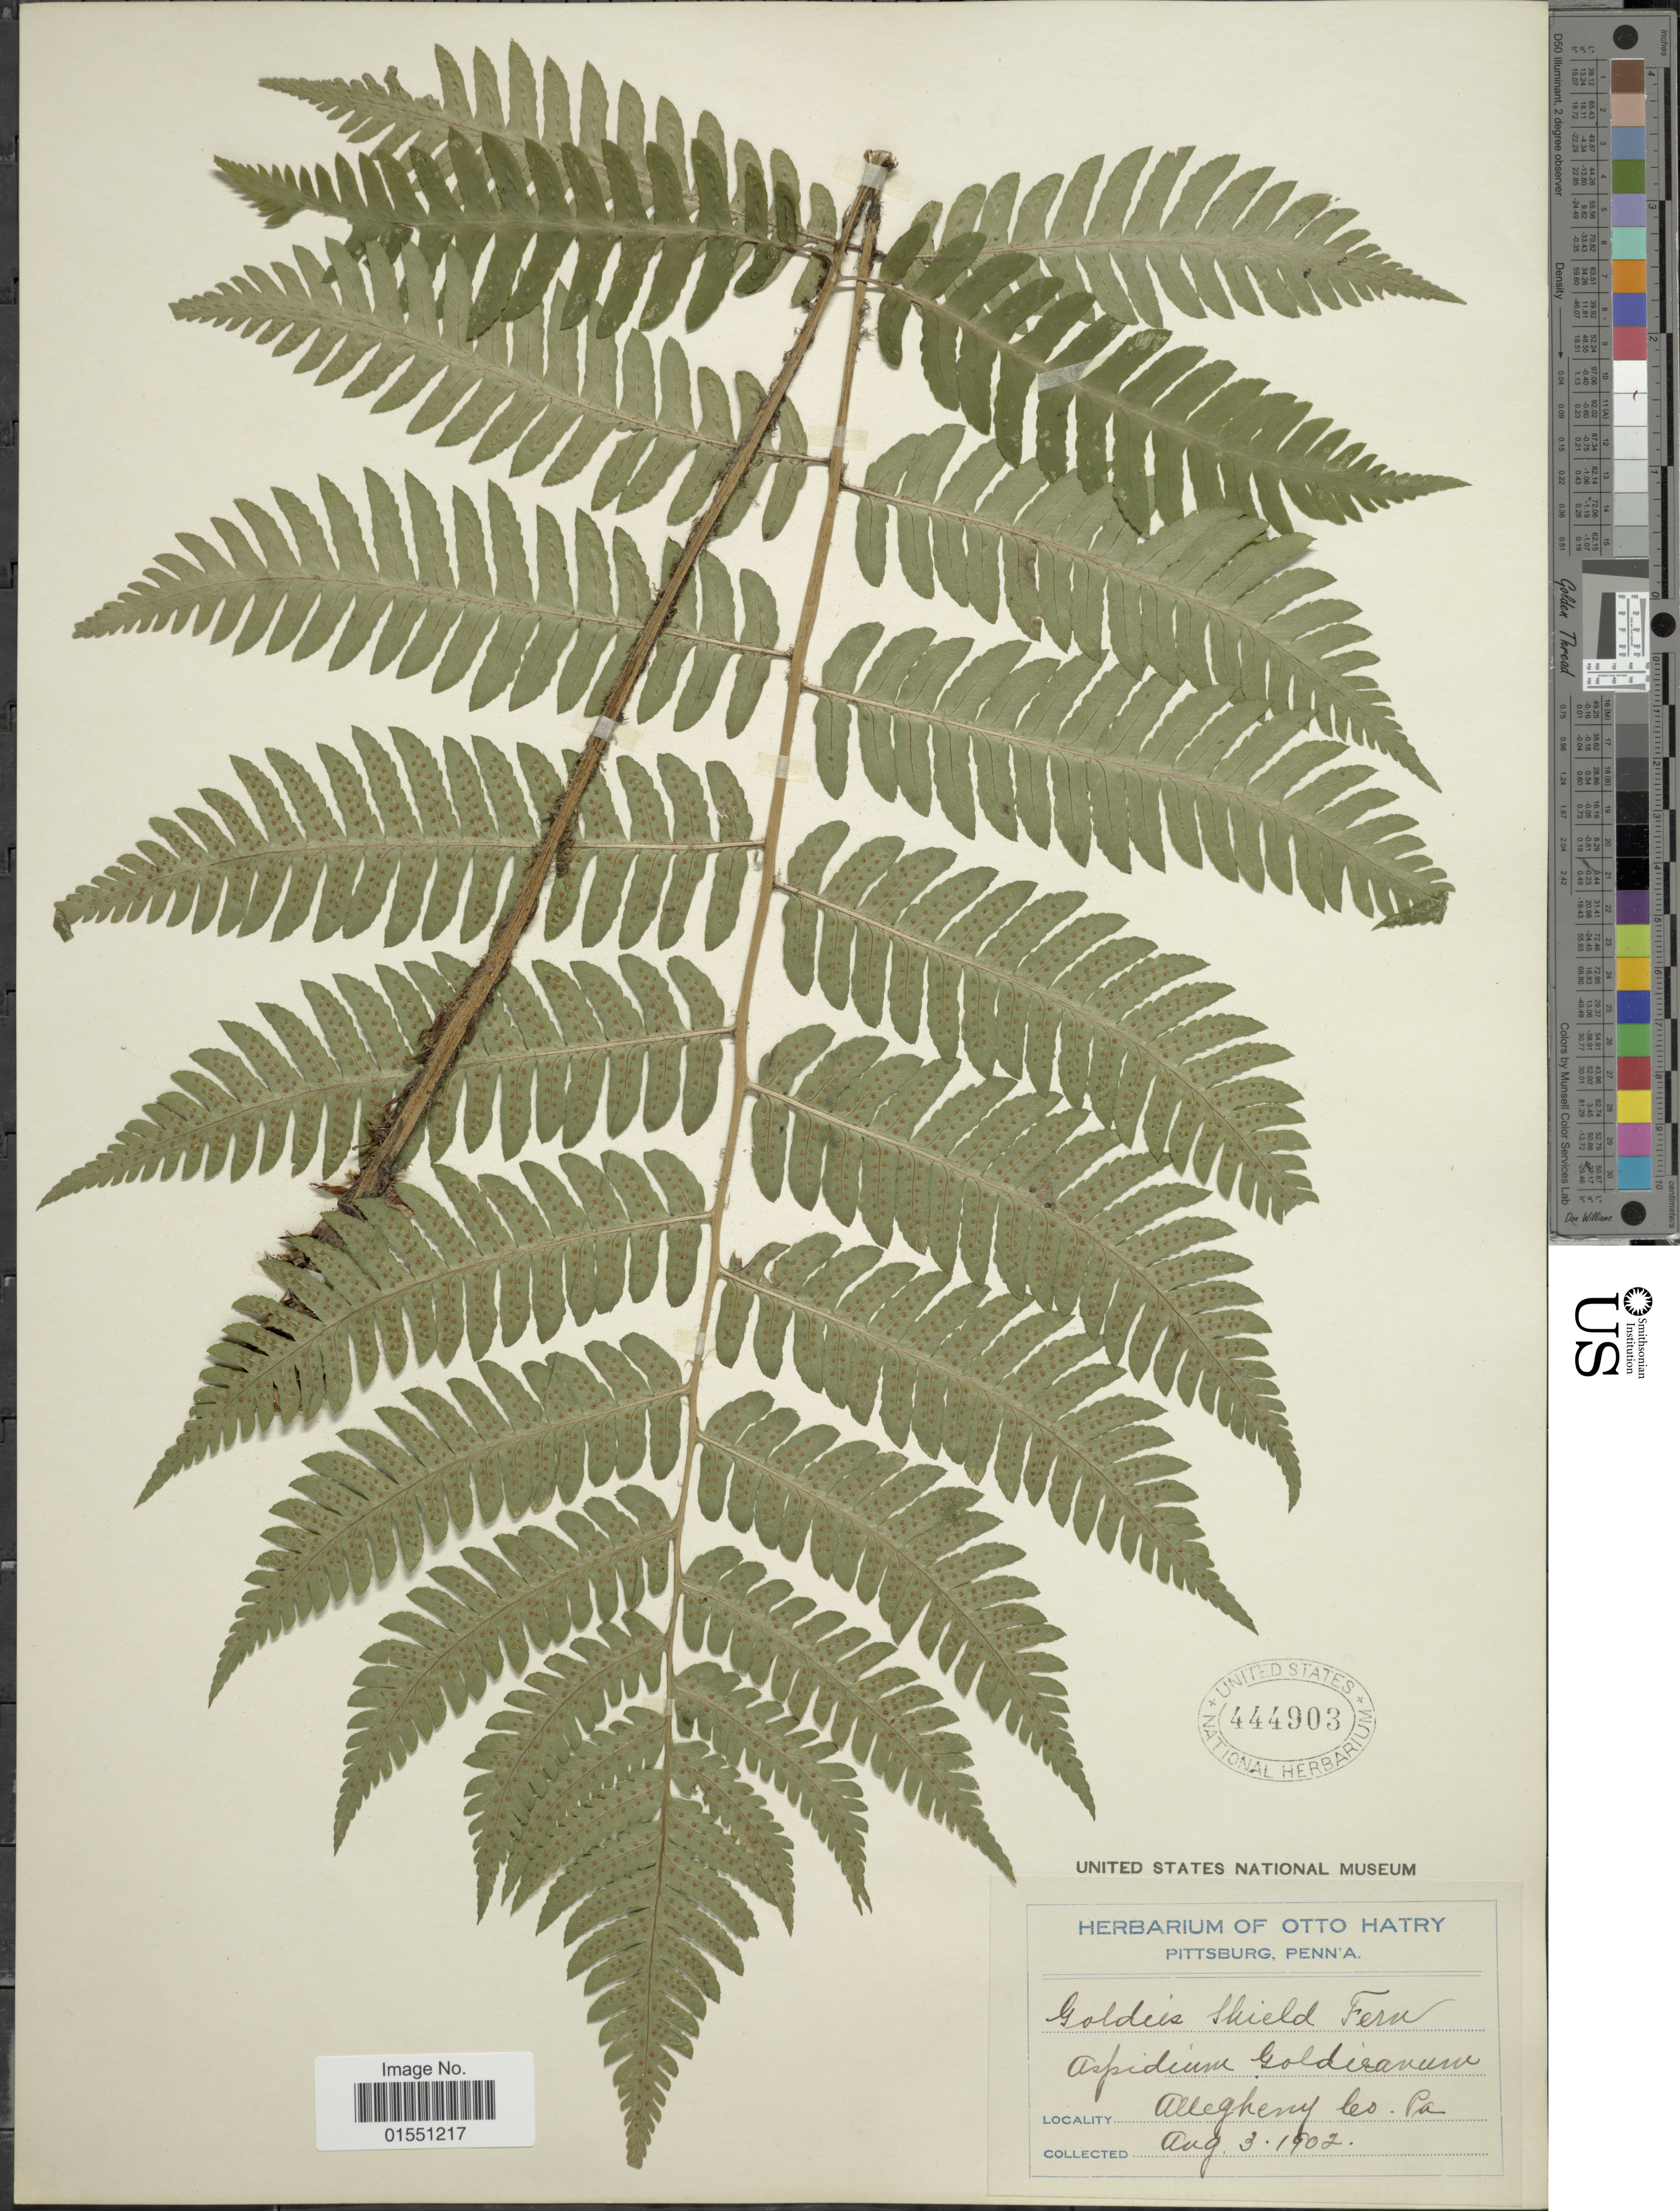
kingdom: Plantae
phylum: Tracheophyta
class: Polypodiopsida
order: Polypodiales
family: Dryopteridaceae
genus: Dryopteris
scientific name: Dryopteris goldiana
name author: (Hook. ex Goldie) A. Gray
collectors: ex herb. Otto Hatry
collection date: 1902-08-03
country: United States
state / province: Pennsylvania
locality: Allegheny Co.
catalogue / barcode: US 444903